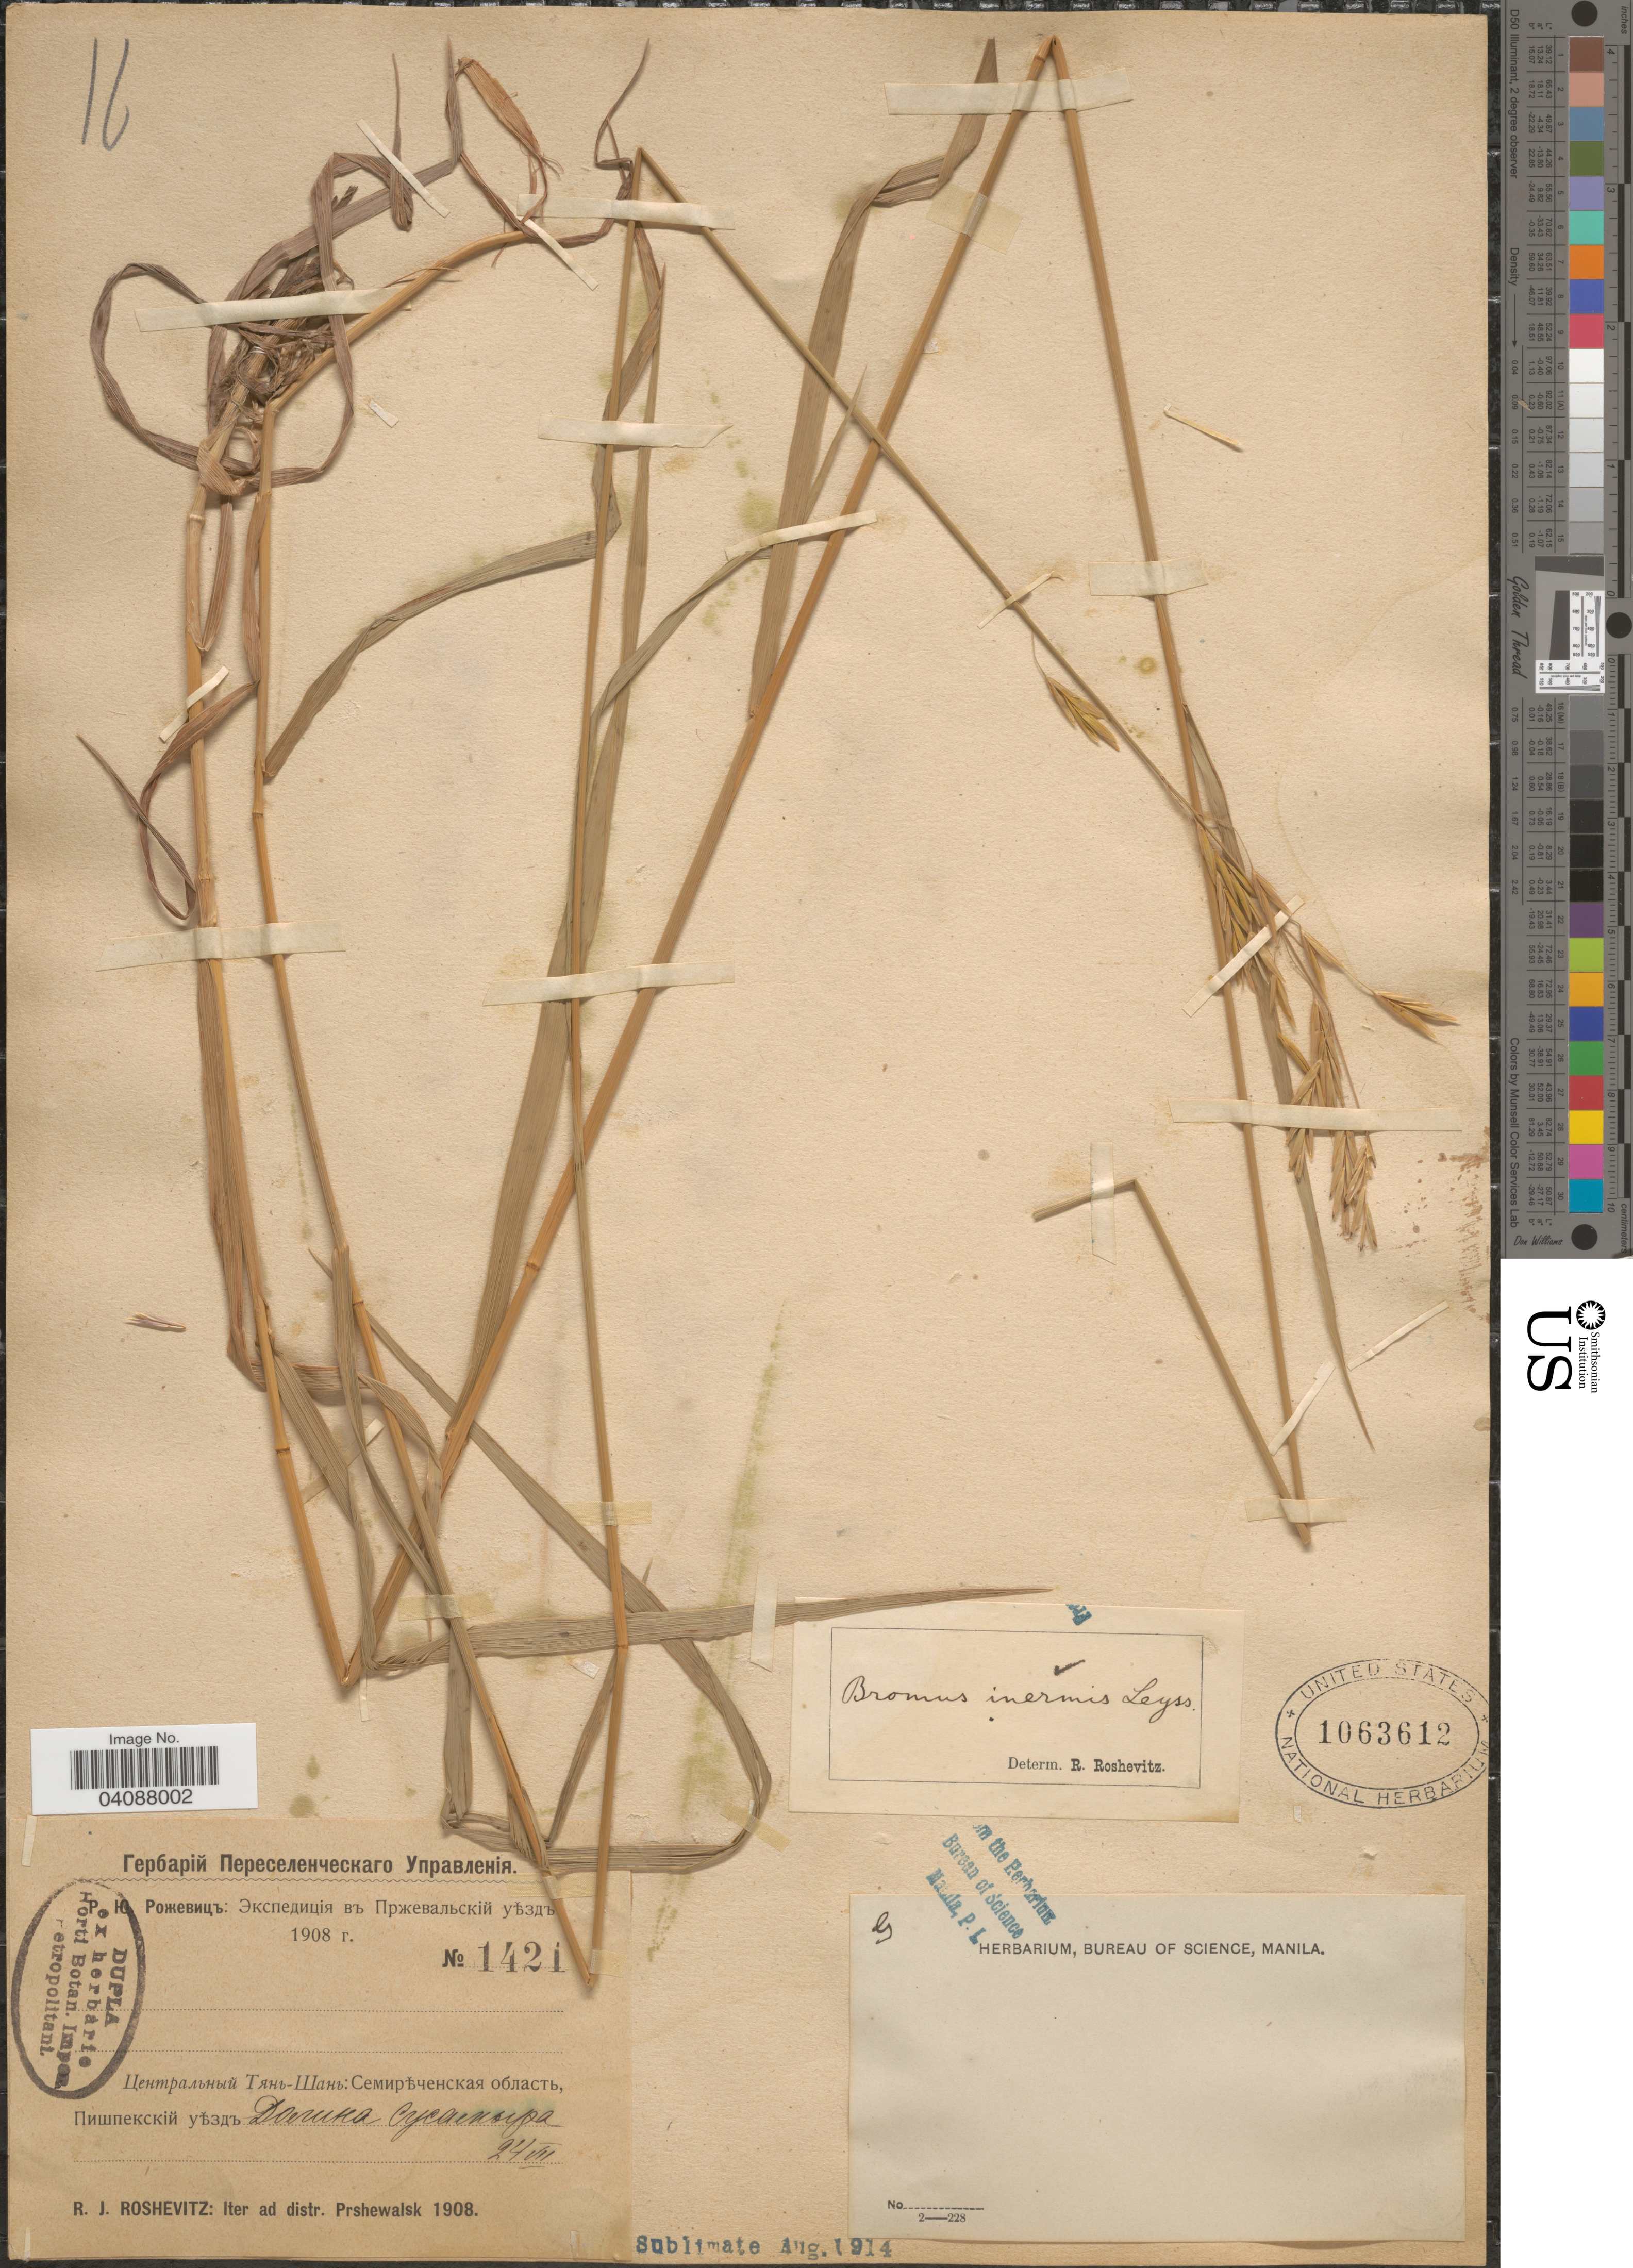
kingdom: Plantae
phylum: Tracheophyta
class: Liliopsida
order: Poales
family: Poaceae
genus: Bromus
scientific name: Bromus inermis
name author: Leyss.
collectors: R. J. Roshevitz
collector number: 1421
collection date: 1908-07-24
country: Kyrgyzstan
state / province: Chu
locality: Valley Suusamyr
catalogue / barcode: US 1063612